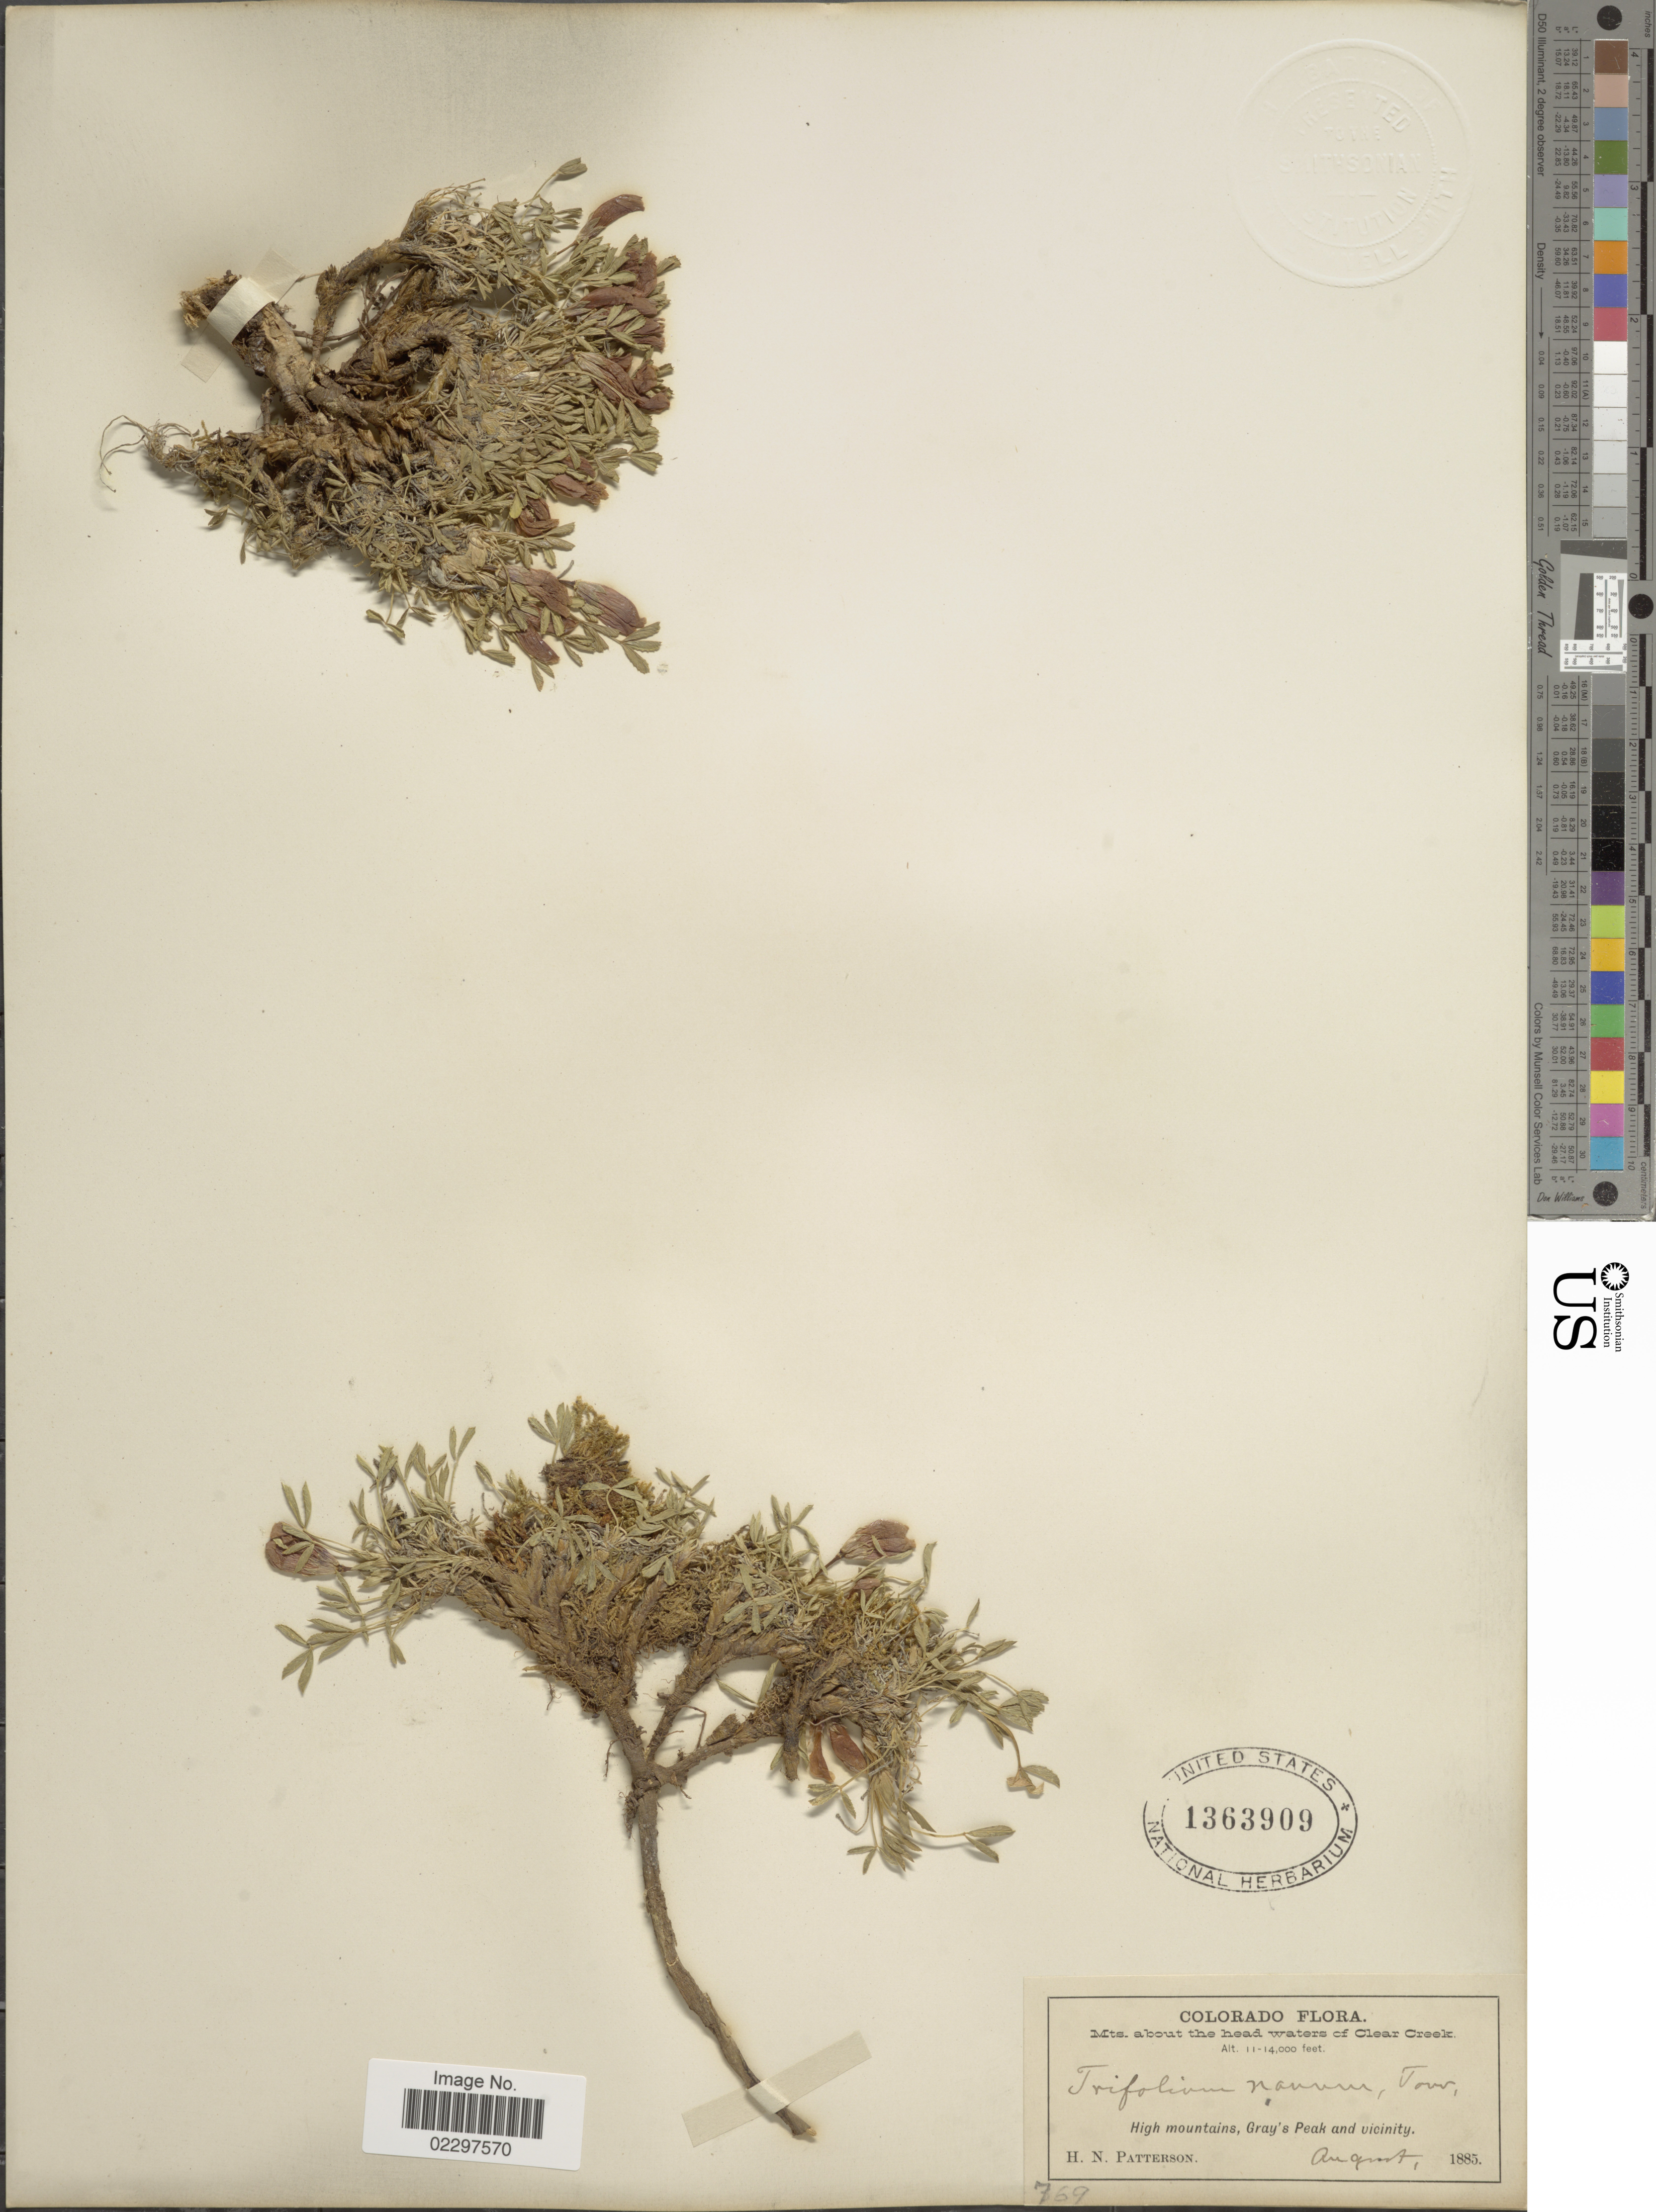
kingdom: Plantae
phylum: Tracheophyta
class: Magnoliopsida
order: Fabales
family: Fabaceae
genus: Trifolium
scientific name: Trifolium nanum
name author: Torr.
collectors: H. N. Patterson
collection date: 1885-08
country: United States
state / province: Colorado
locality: Mts. about the head waters of Clear Creek. High mountains, Gray's Peak and vicinity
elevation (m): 3353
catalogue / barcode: US 1363909